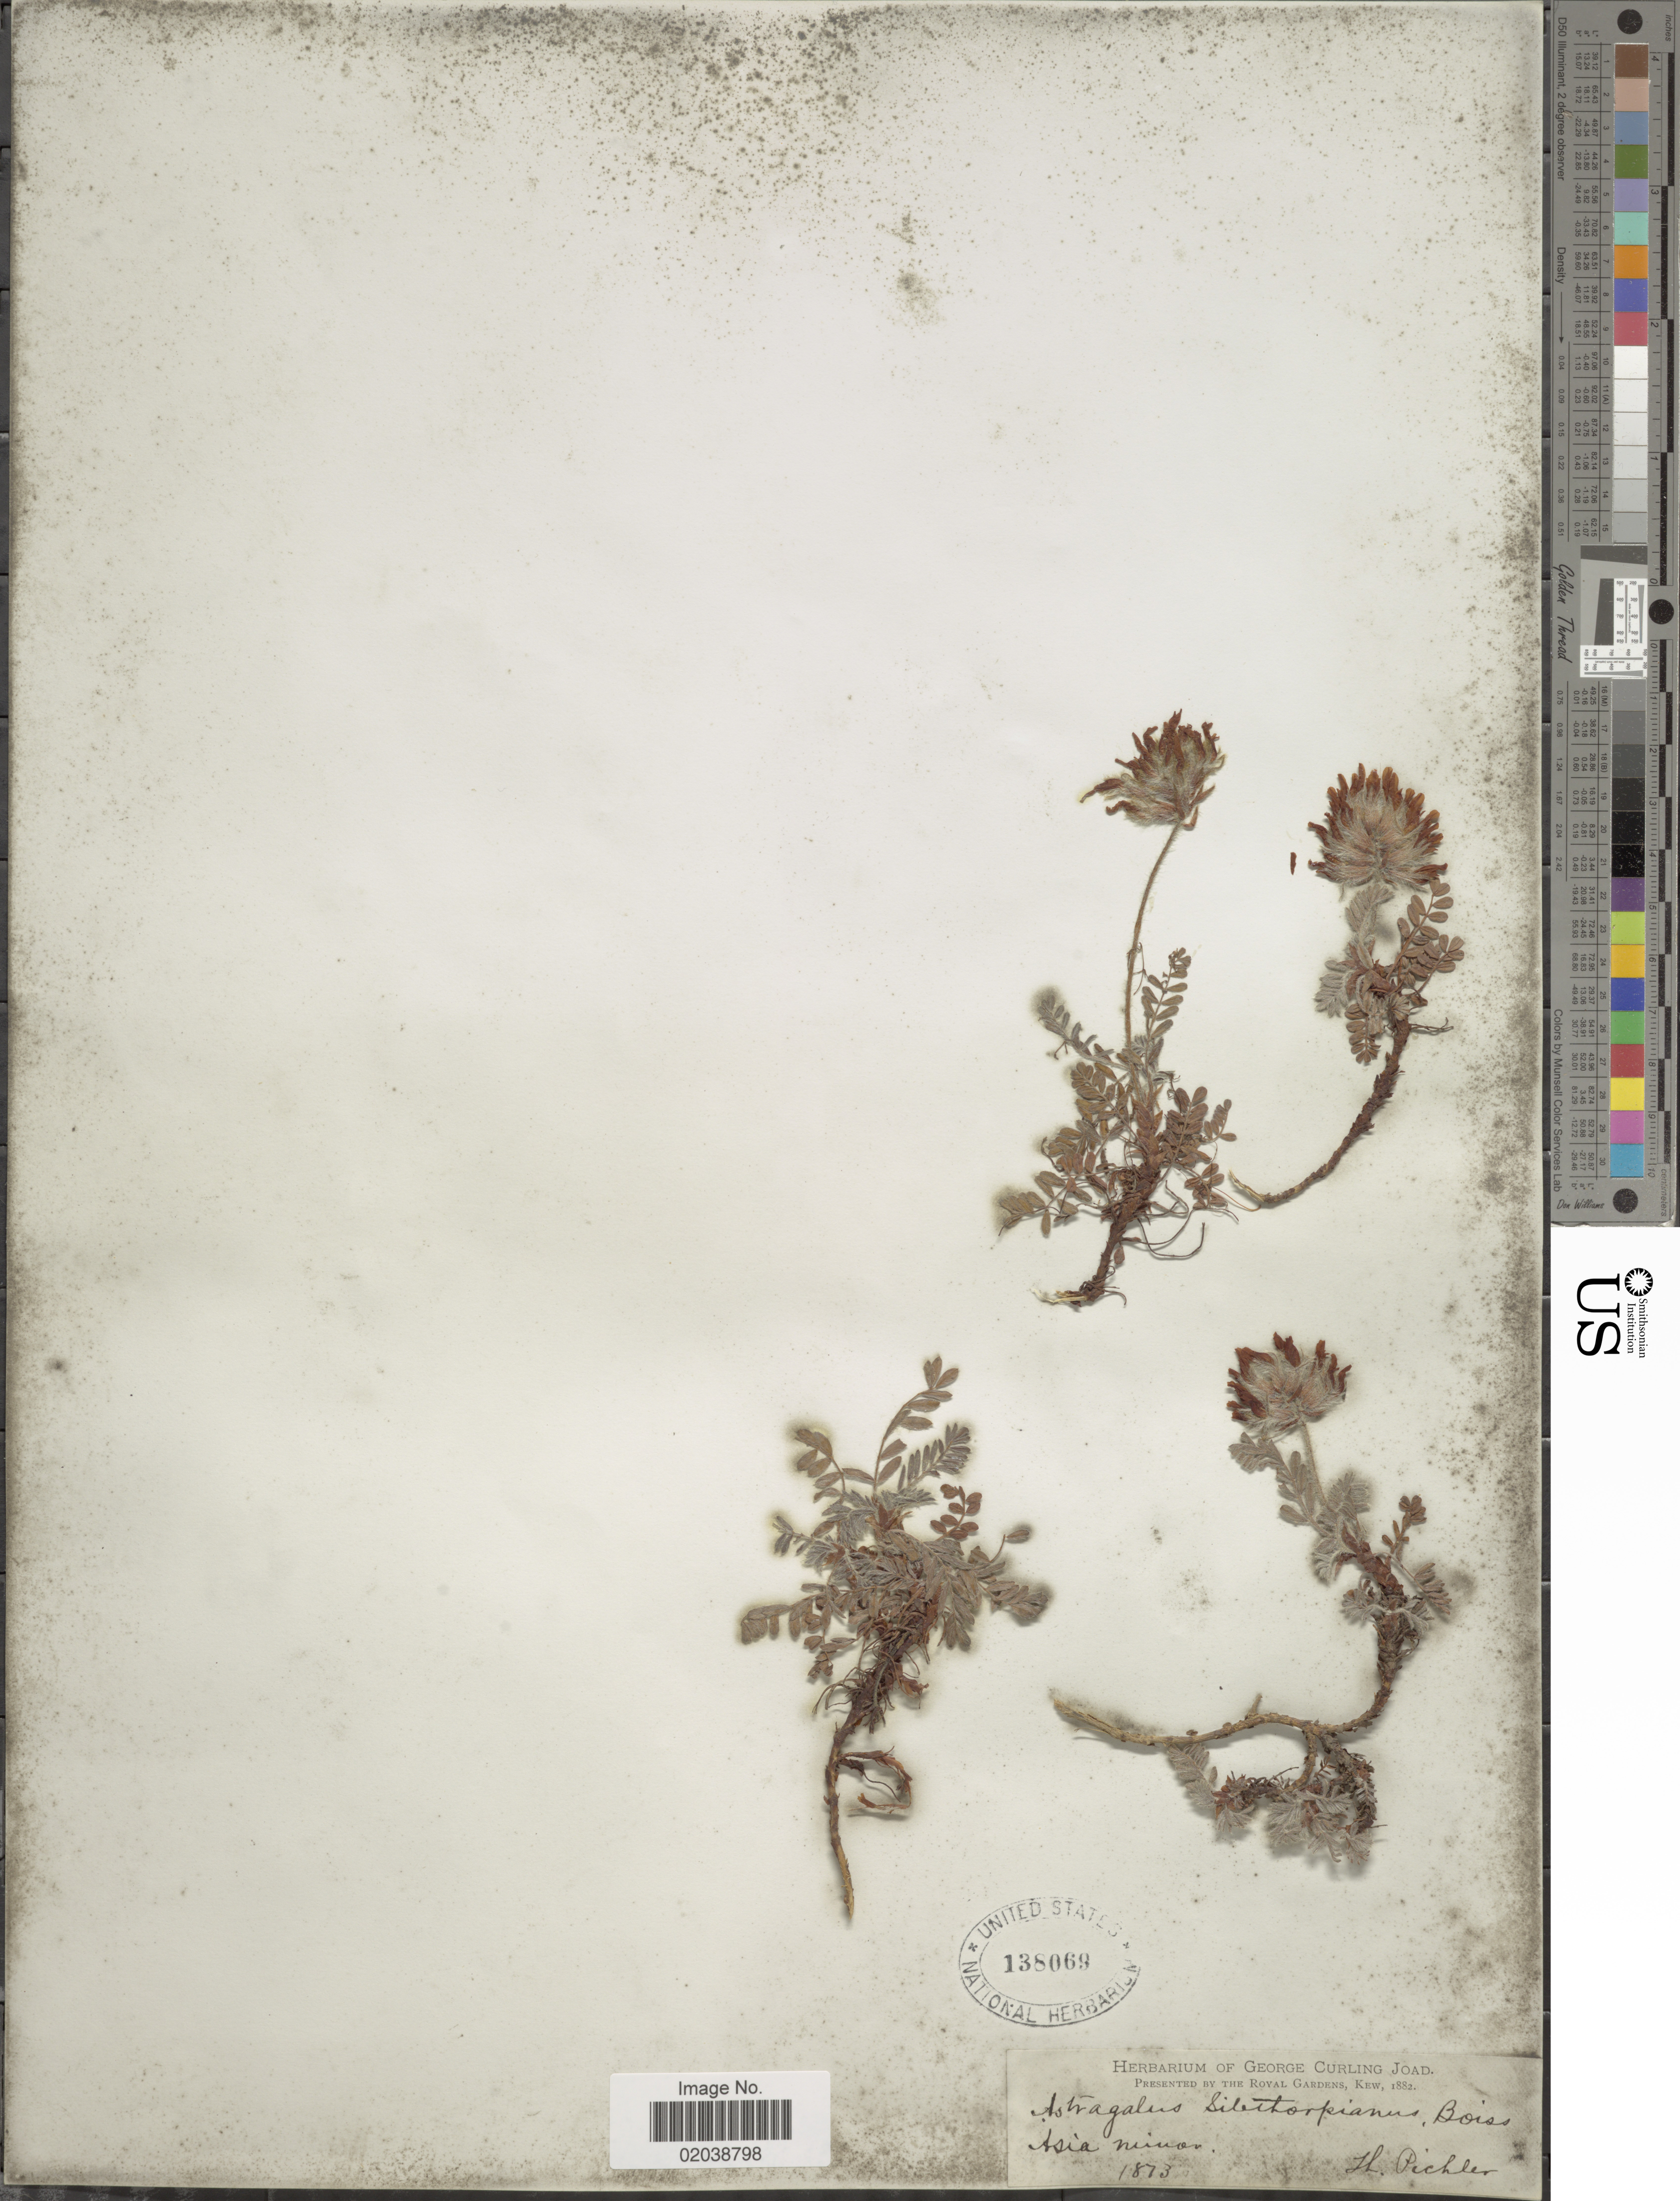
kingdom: Plantae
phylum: Tracheophyta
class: Magnoliopsida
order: Fabales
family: Fabaceae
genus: Astragalus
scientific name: Astragalus sibthorpianus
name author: Boiss.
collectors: T. Pichler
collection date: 1873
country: Turkey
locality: Asia Minor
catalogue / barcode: US 138069